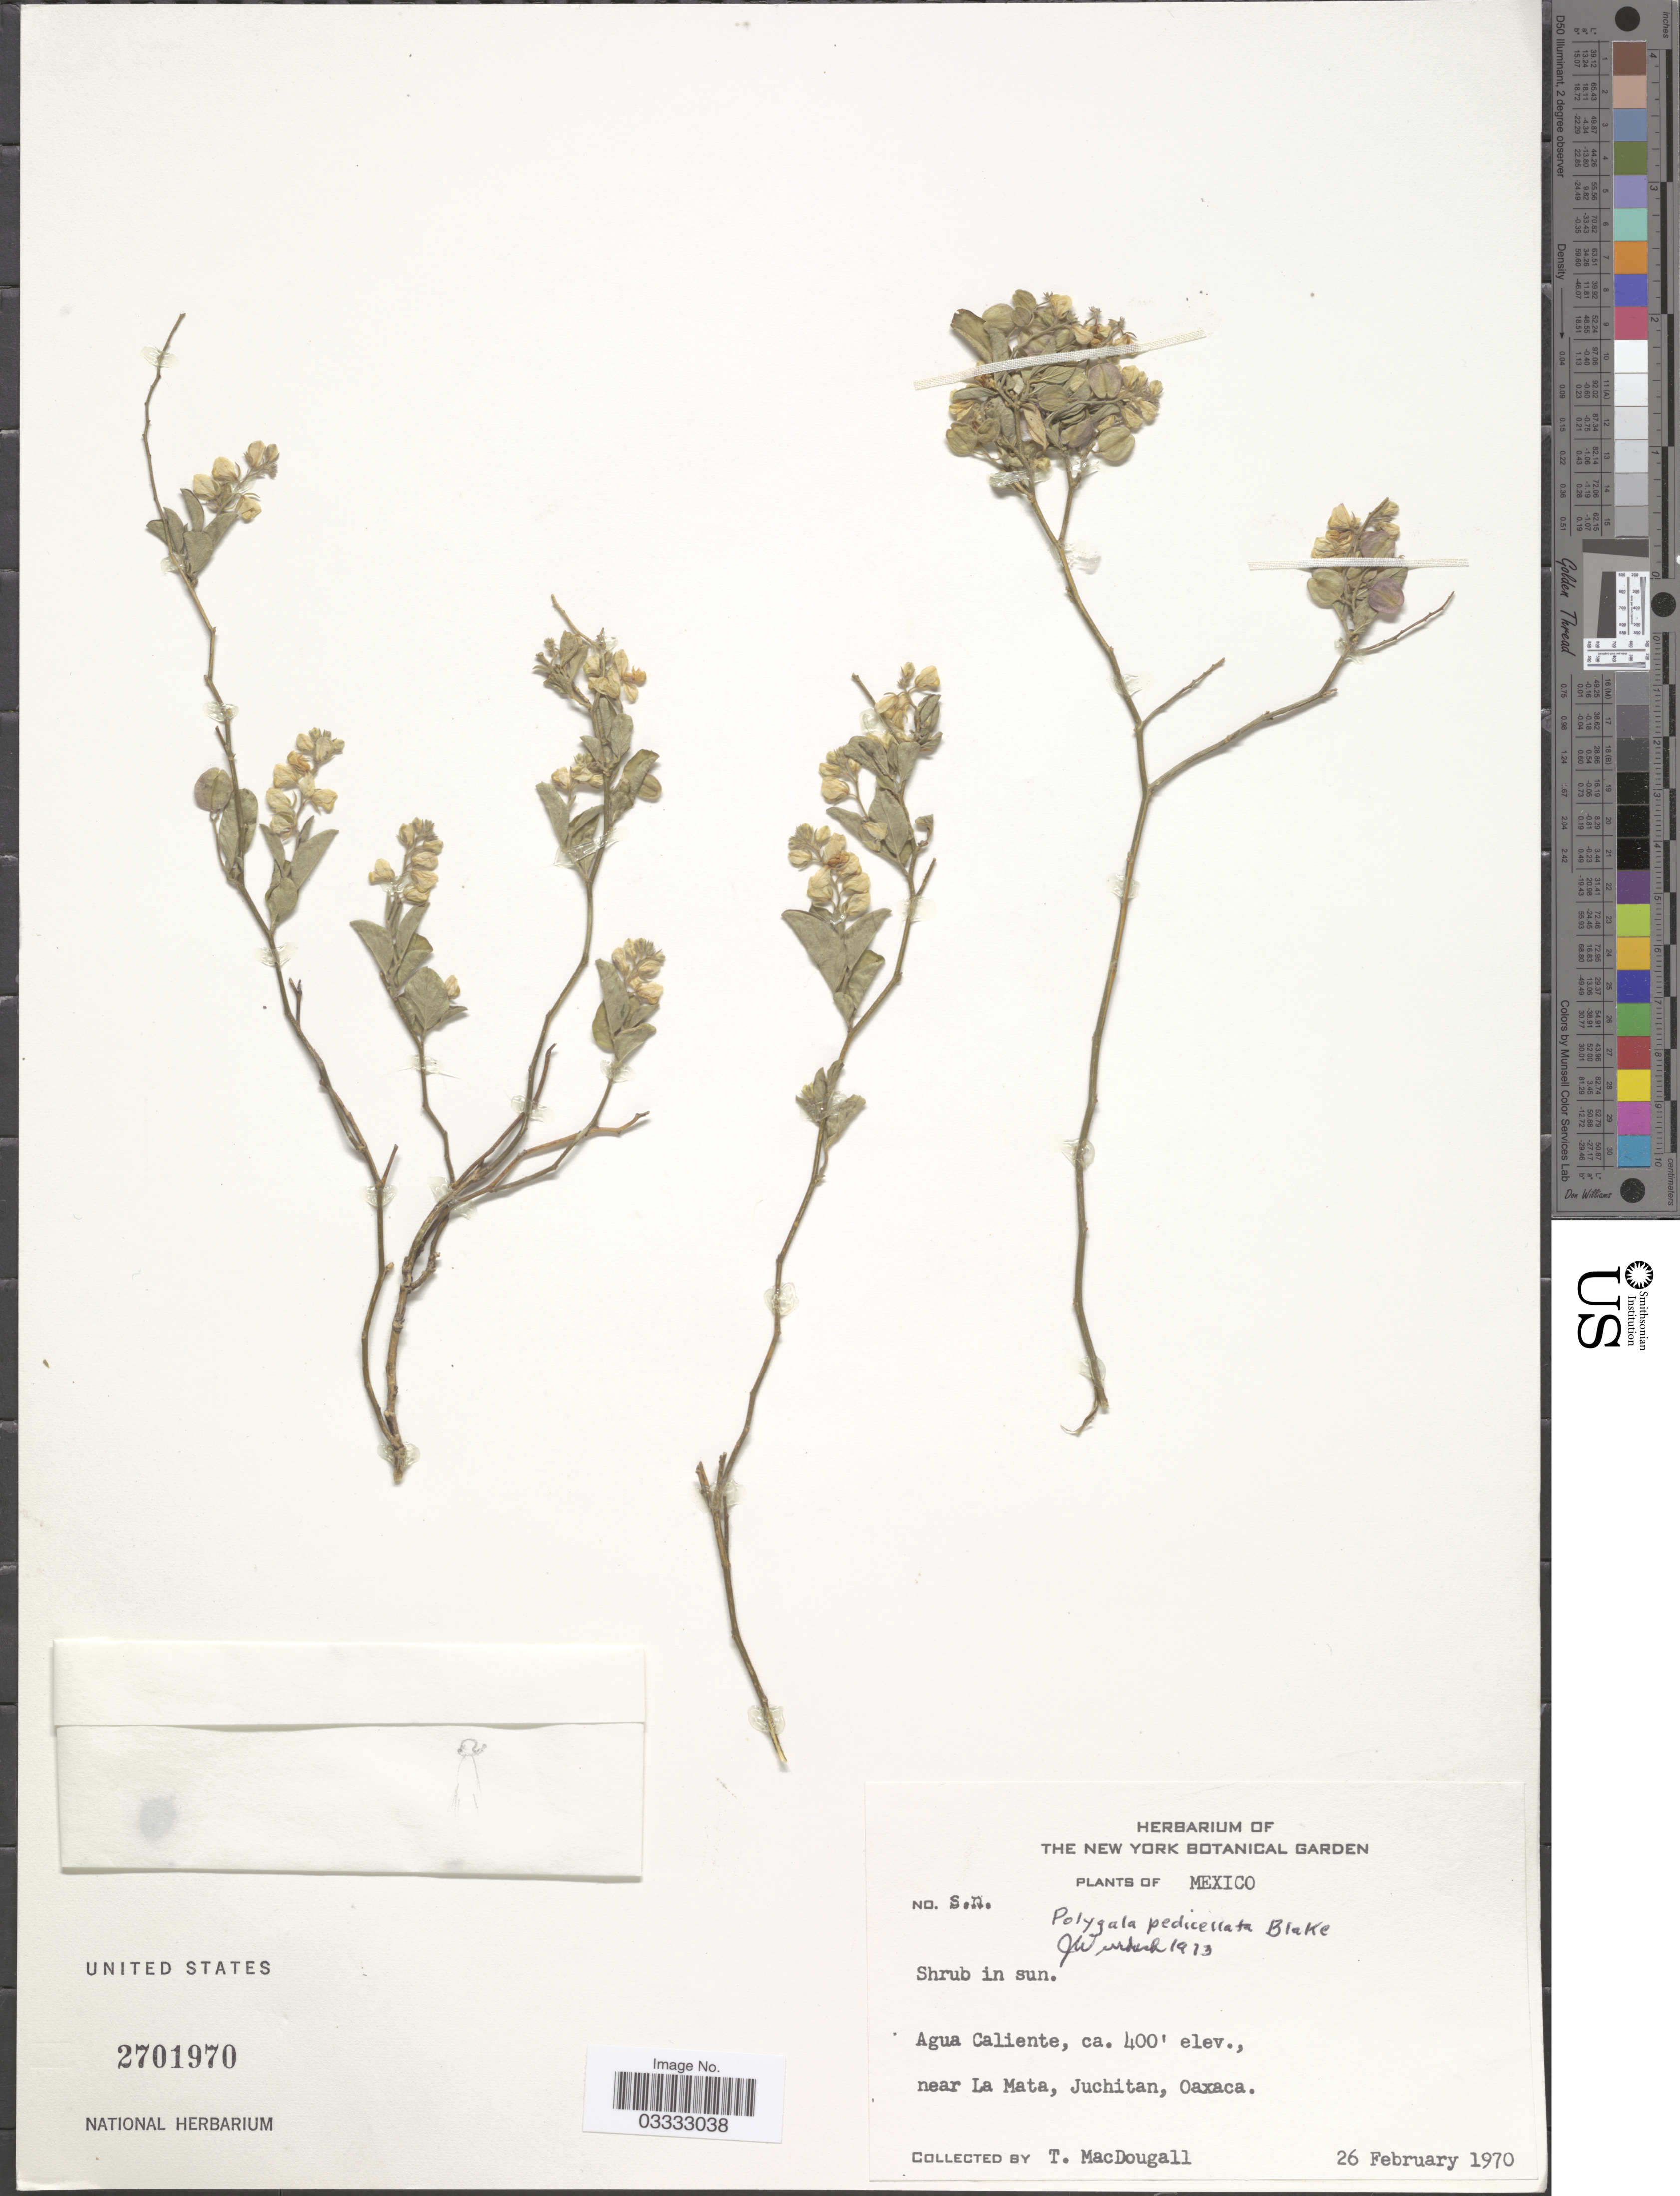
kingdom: Plantae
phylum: Tracheophyta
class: Magnoliopsida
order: Fabales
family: Polygalaceae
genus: Polygala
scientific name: Polygala pedicellata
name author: S.F. Blake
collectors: T. B. MacDougall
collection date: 1970-02-26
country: Mexico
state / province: Oaxaca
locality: Agua Caliente, near La Mata, Juchitan.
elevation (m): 122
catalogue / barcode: US 2701970